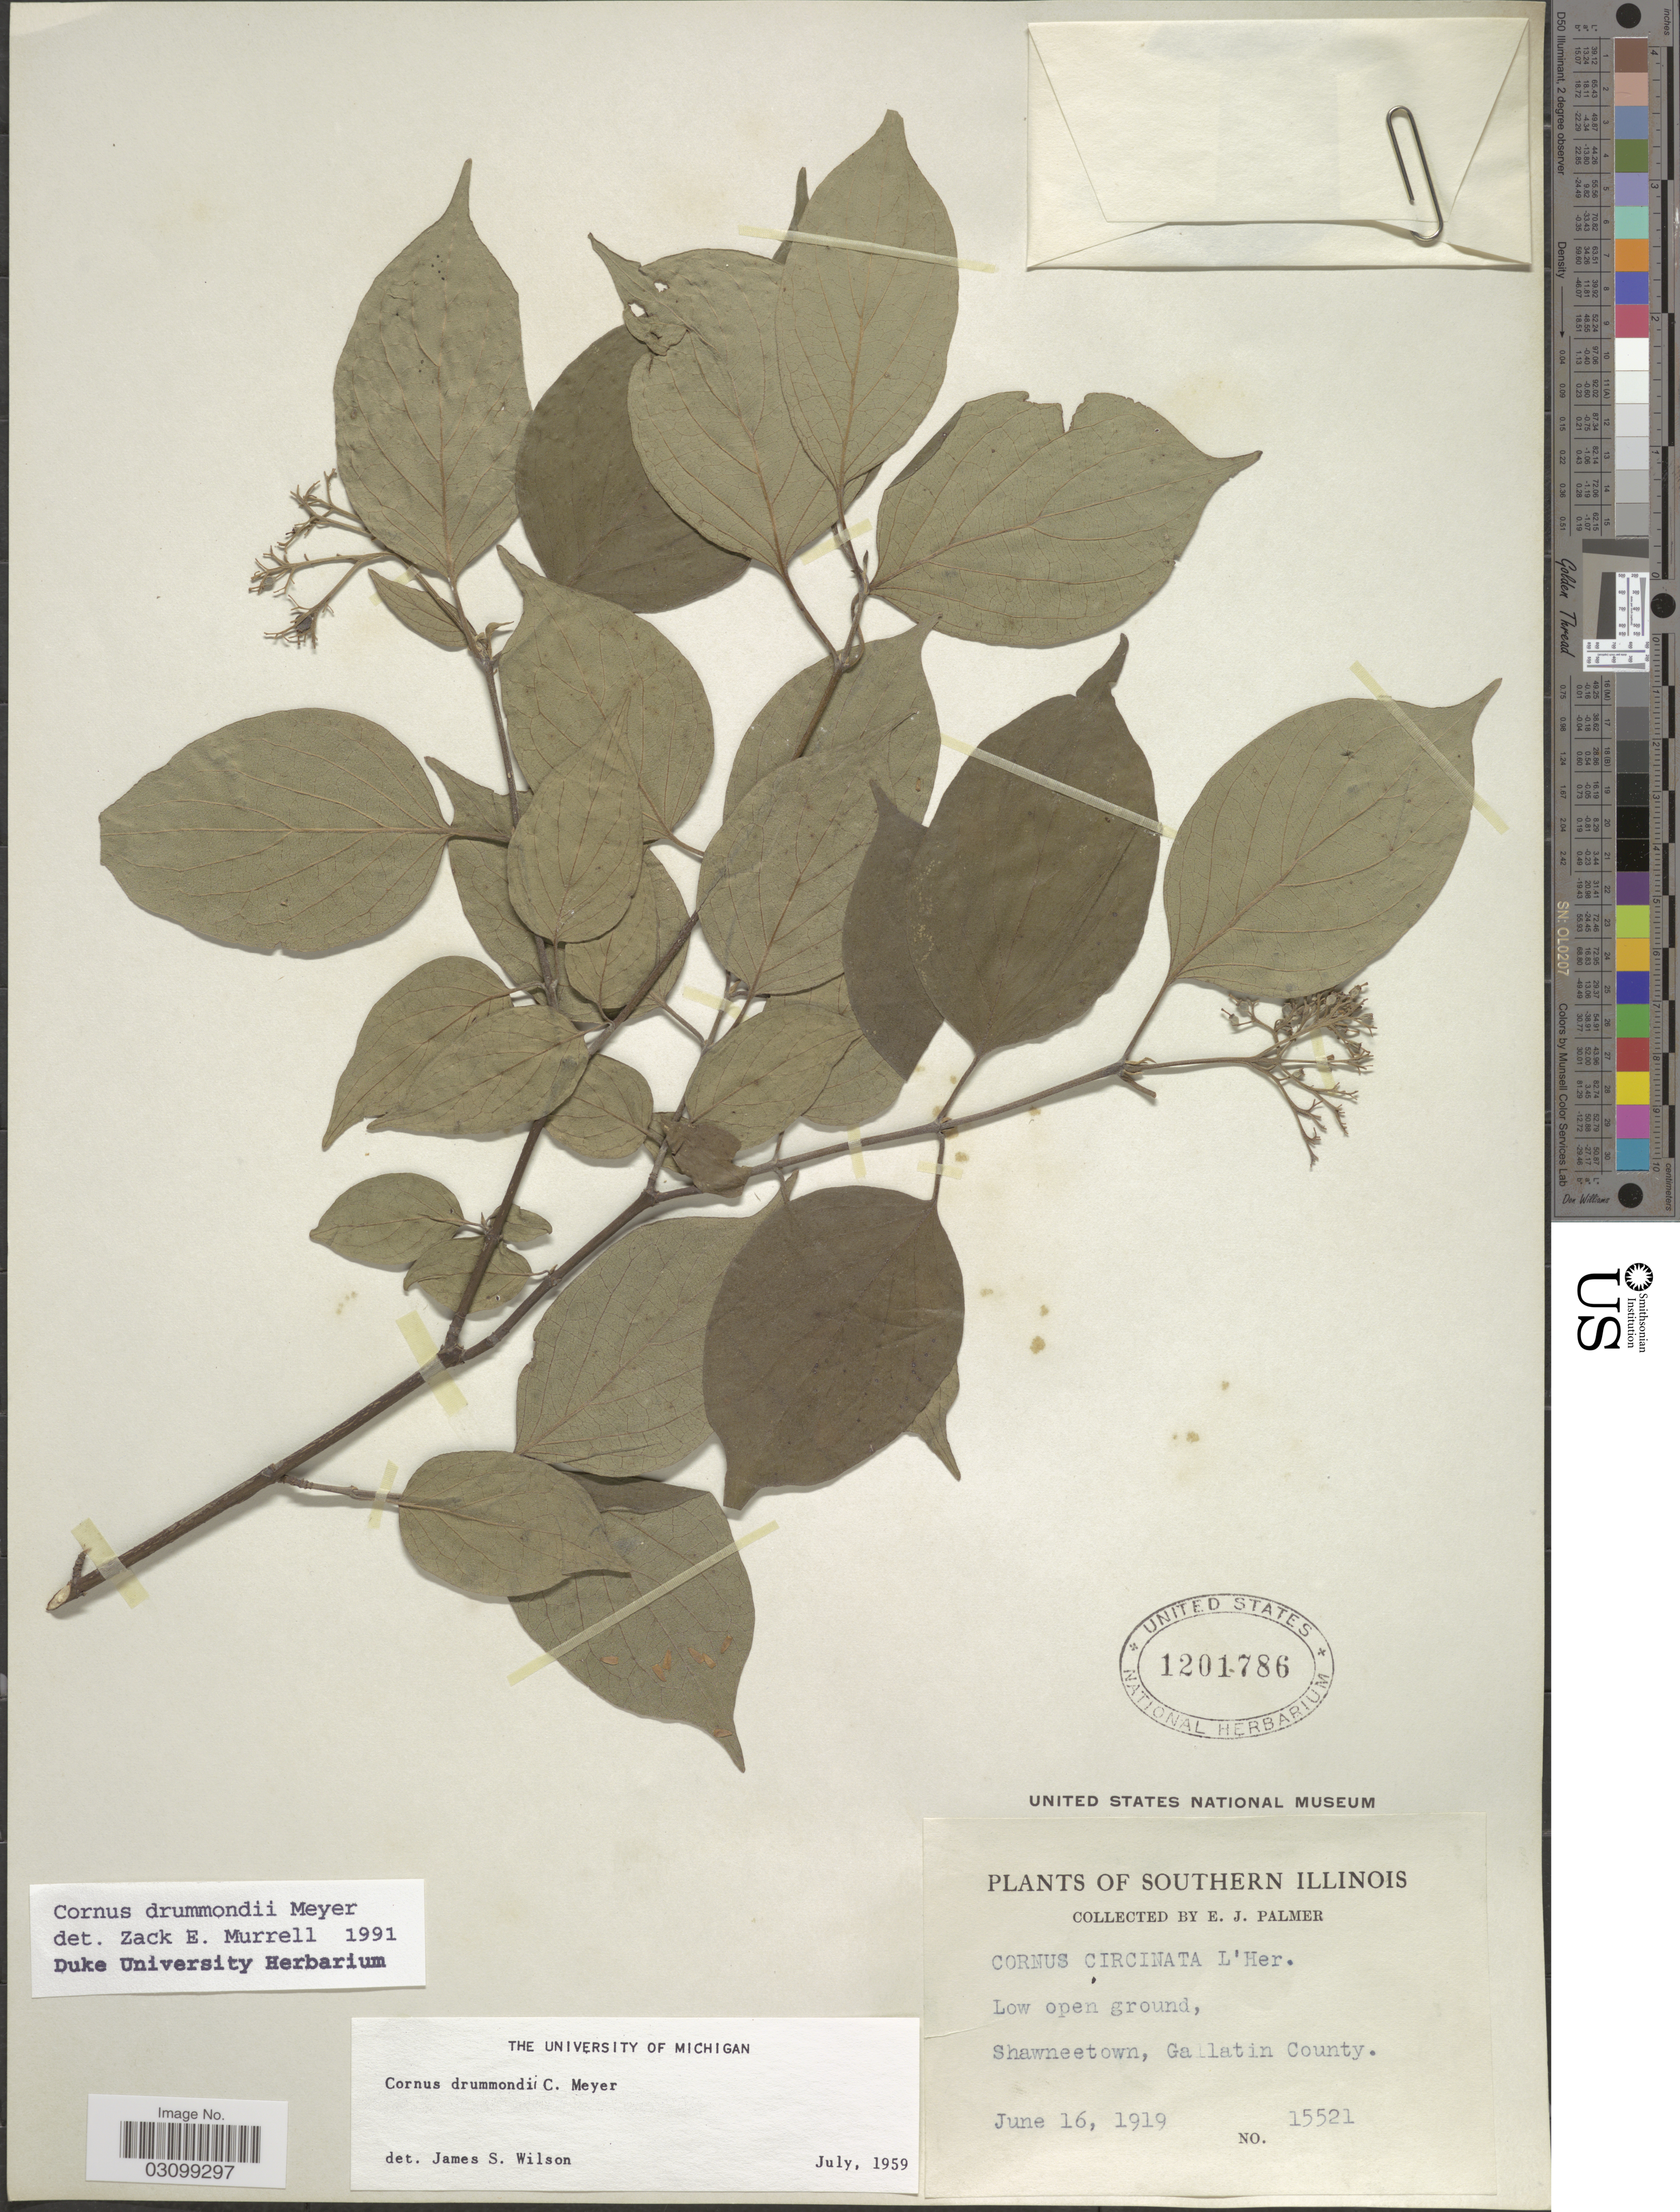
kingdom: Plantae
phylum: Tracheophyta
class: Magnoliopsida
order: Cornales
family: Cornaceae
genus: Cornus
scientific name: Cornus drummondii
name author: C.A. Mey.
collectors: E. J. Palmer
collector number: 15521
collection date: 1919-06-16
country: United States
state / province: Illinois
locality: Southern Illinois. Shawneetown, Gallatin County.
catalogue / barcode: US 1201786